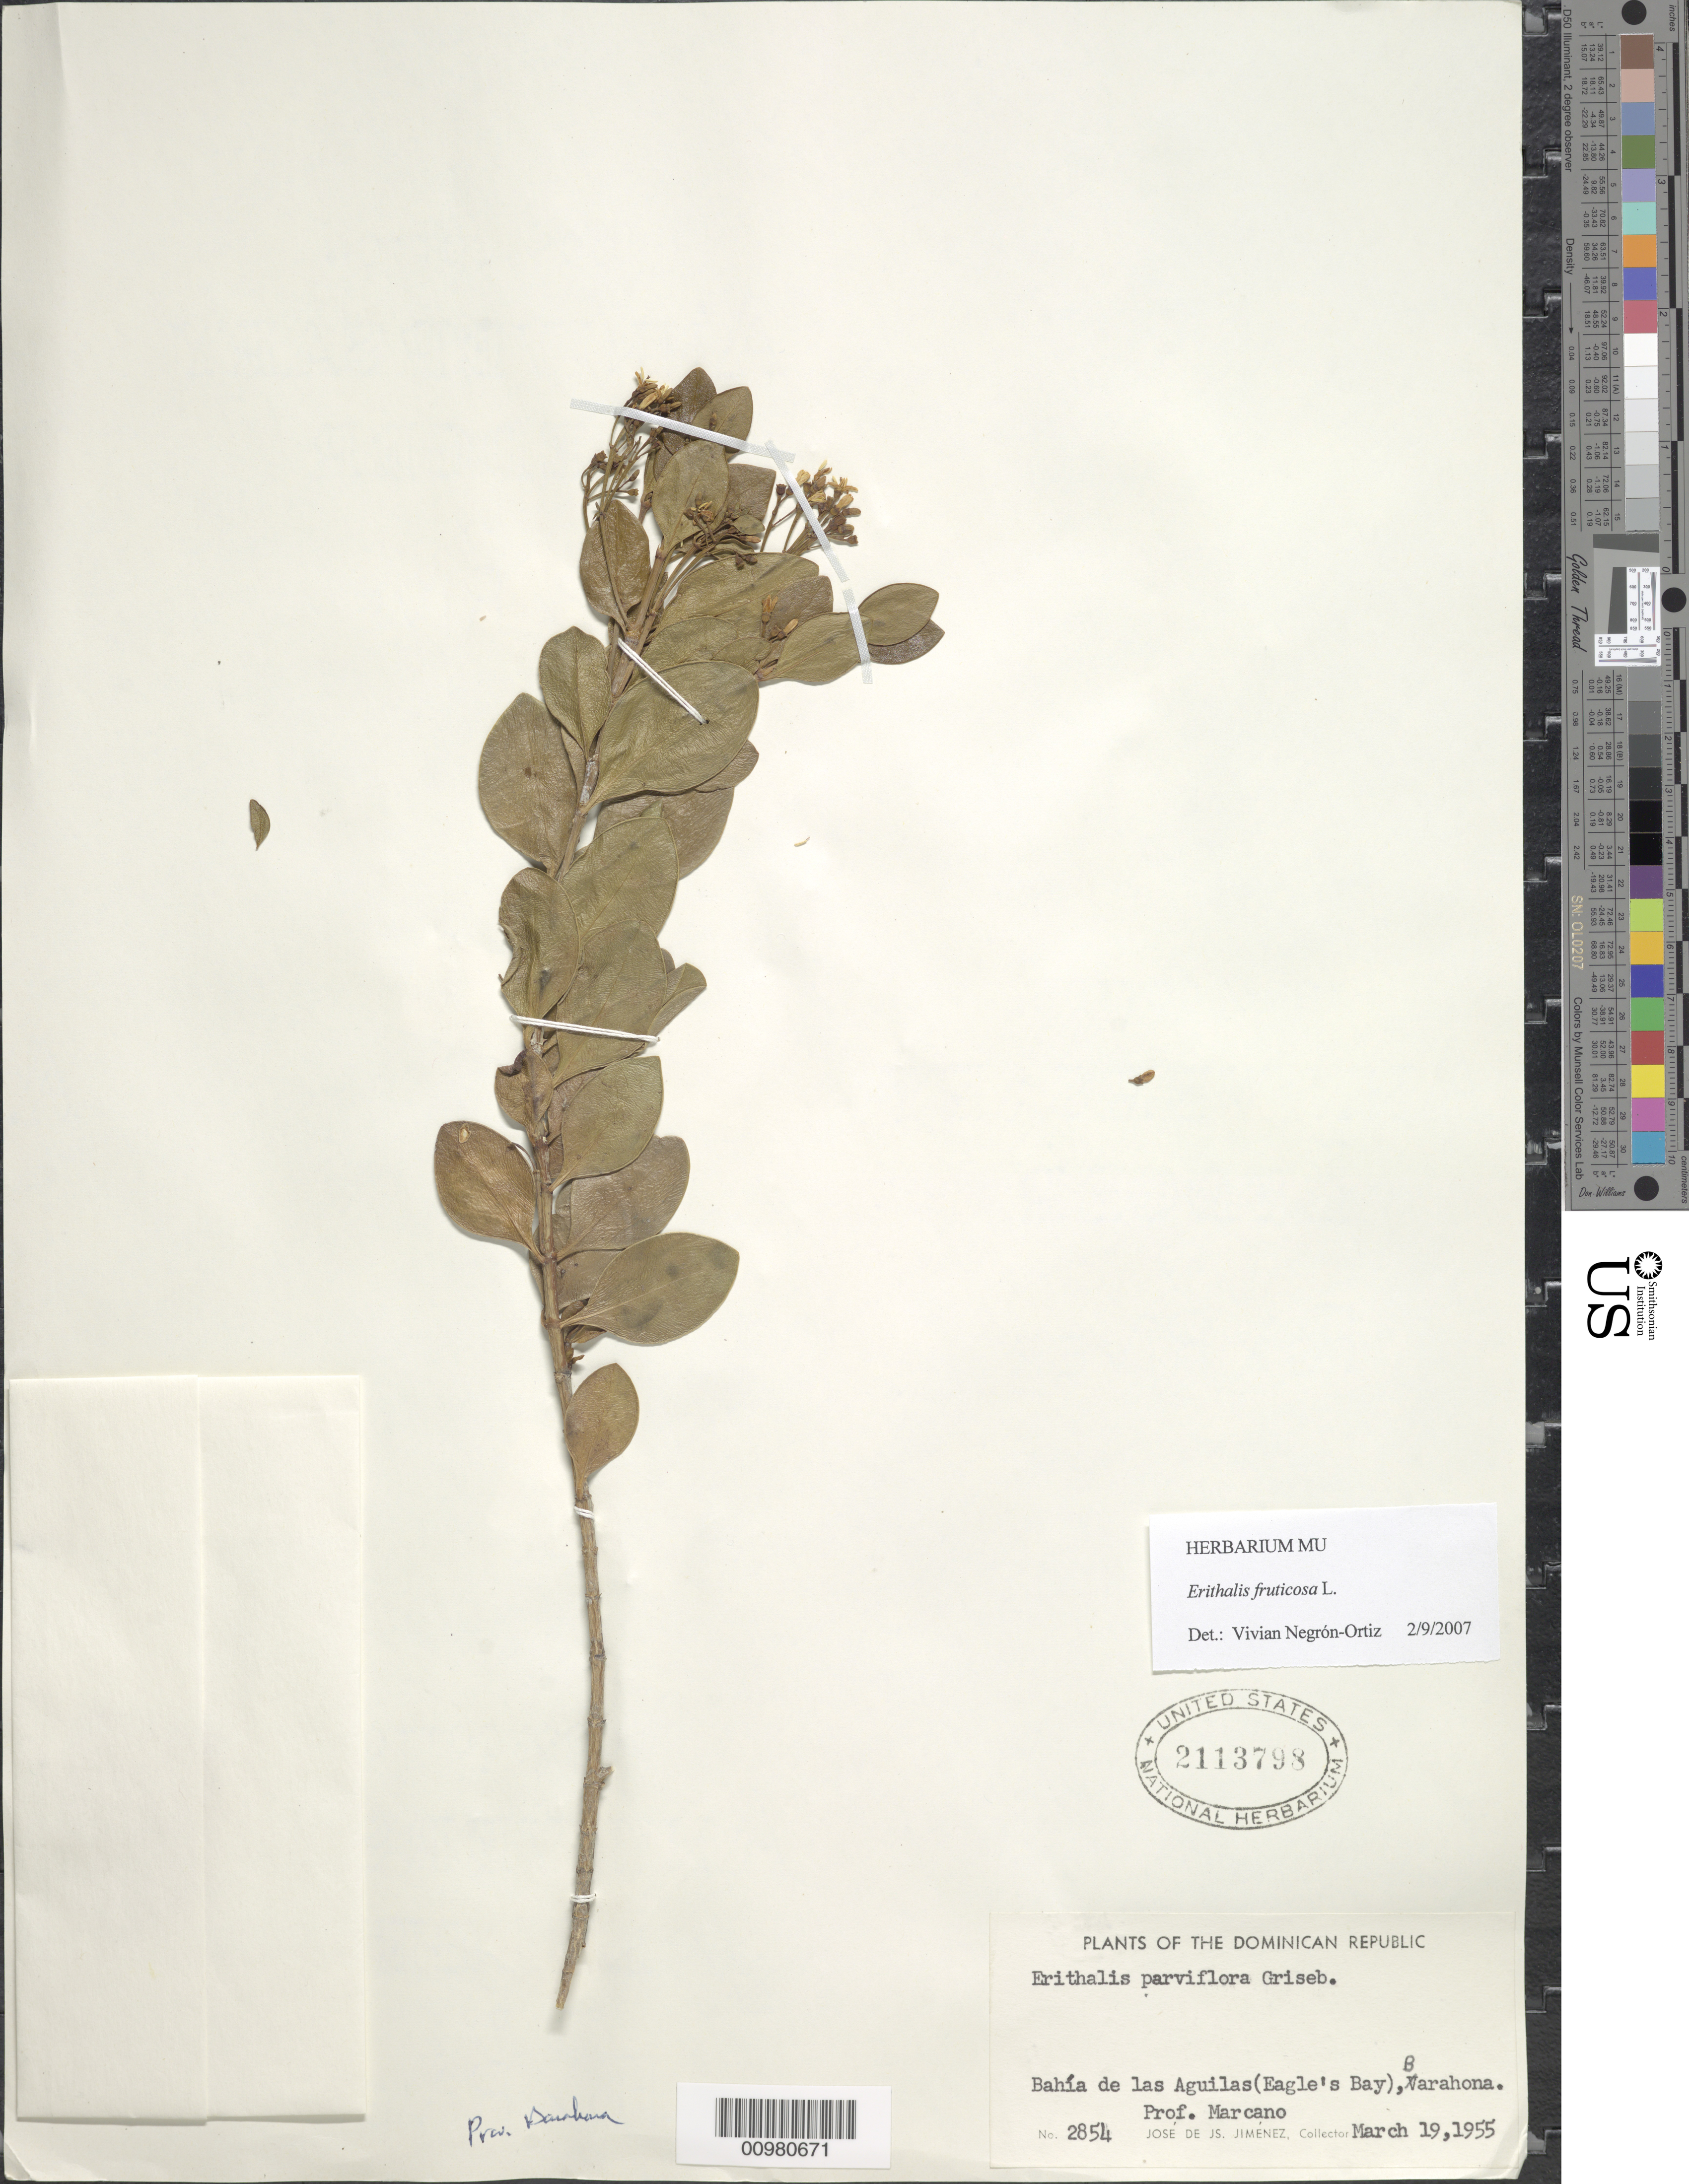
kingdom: Plantae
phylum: Tracheophyta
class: Magnoliopsida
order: Gentianales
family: Rubiaceae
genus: Erithalis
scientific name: Erithalis fruticosa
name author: L.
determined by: Negrón-Ortiz, V.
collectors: J. J. Jiménez Almonte & P. Marcano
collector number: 2854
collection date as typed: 19 Mar 1955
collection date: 1955-03-19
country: Dominican Republic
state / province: Barahona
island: Hispaniola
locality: Bahía de las Aguillas (Eagle's Bay).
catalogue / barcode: US 2113798